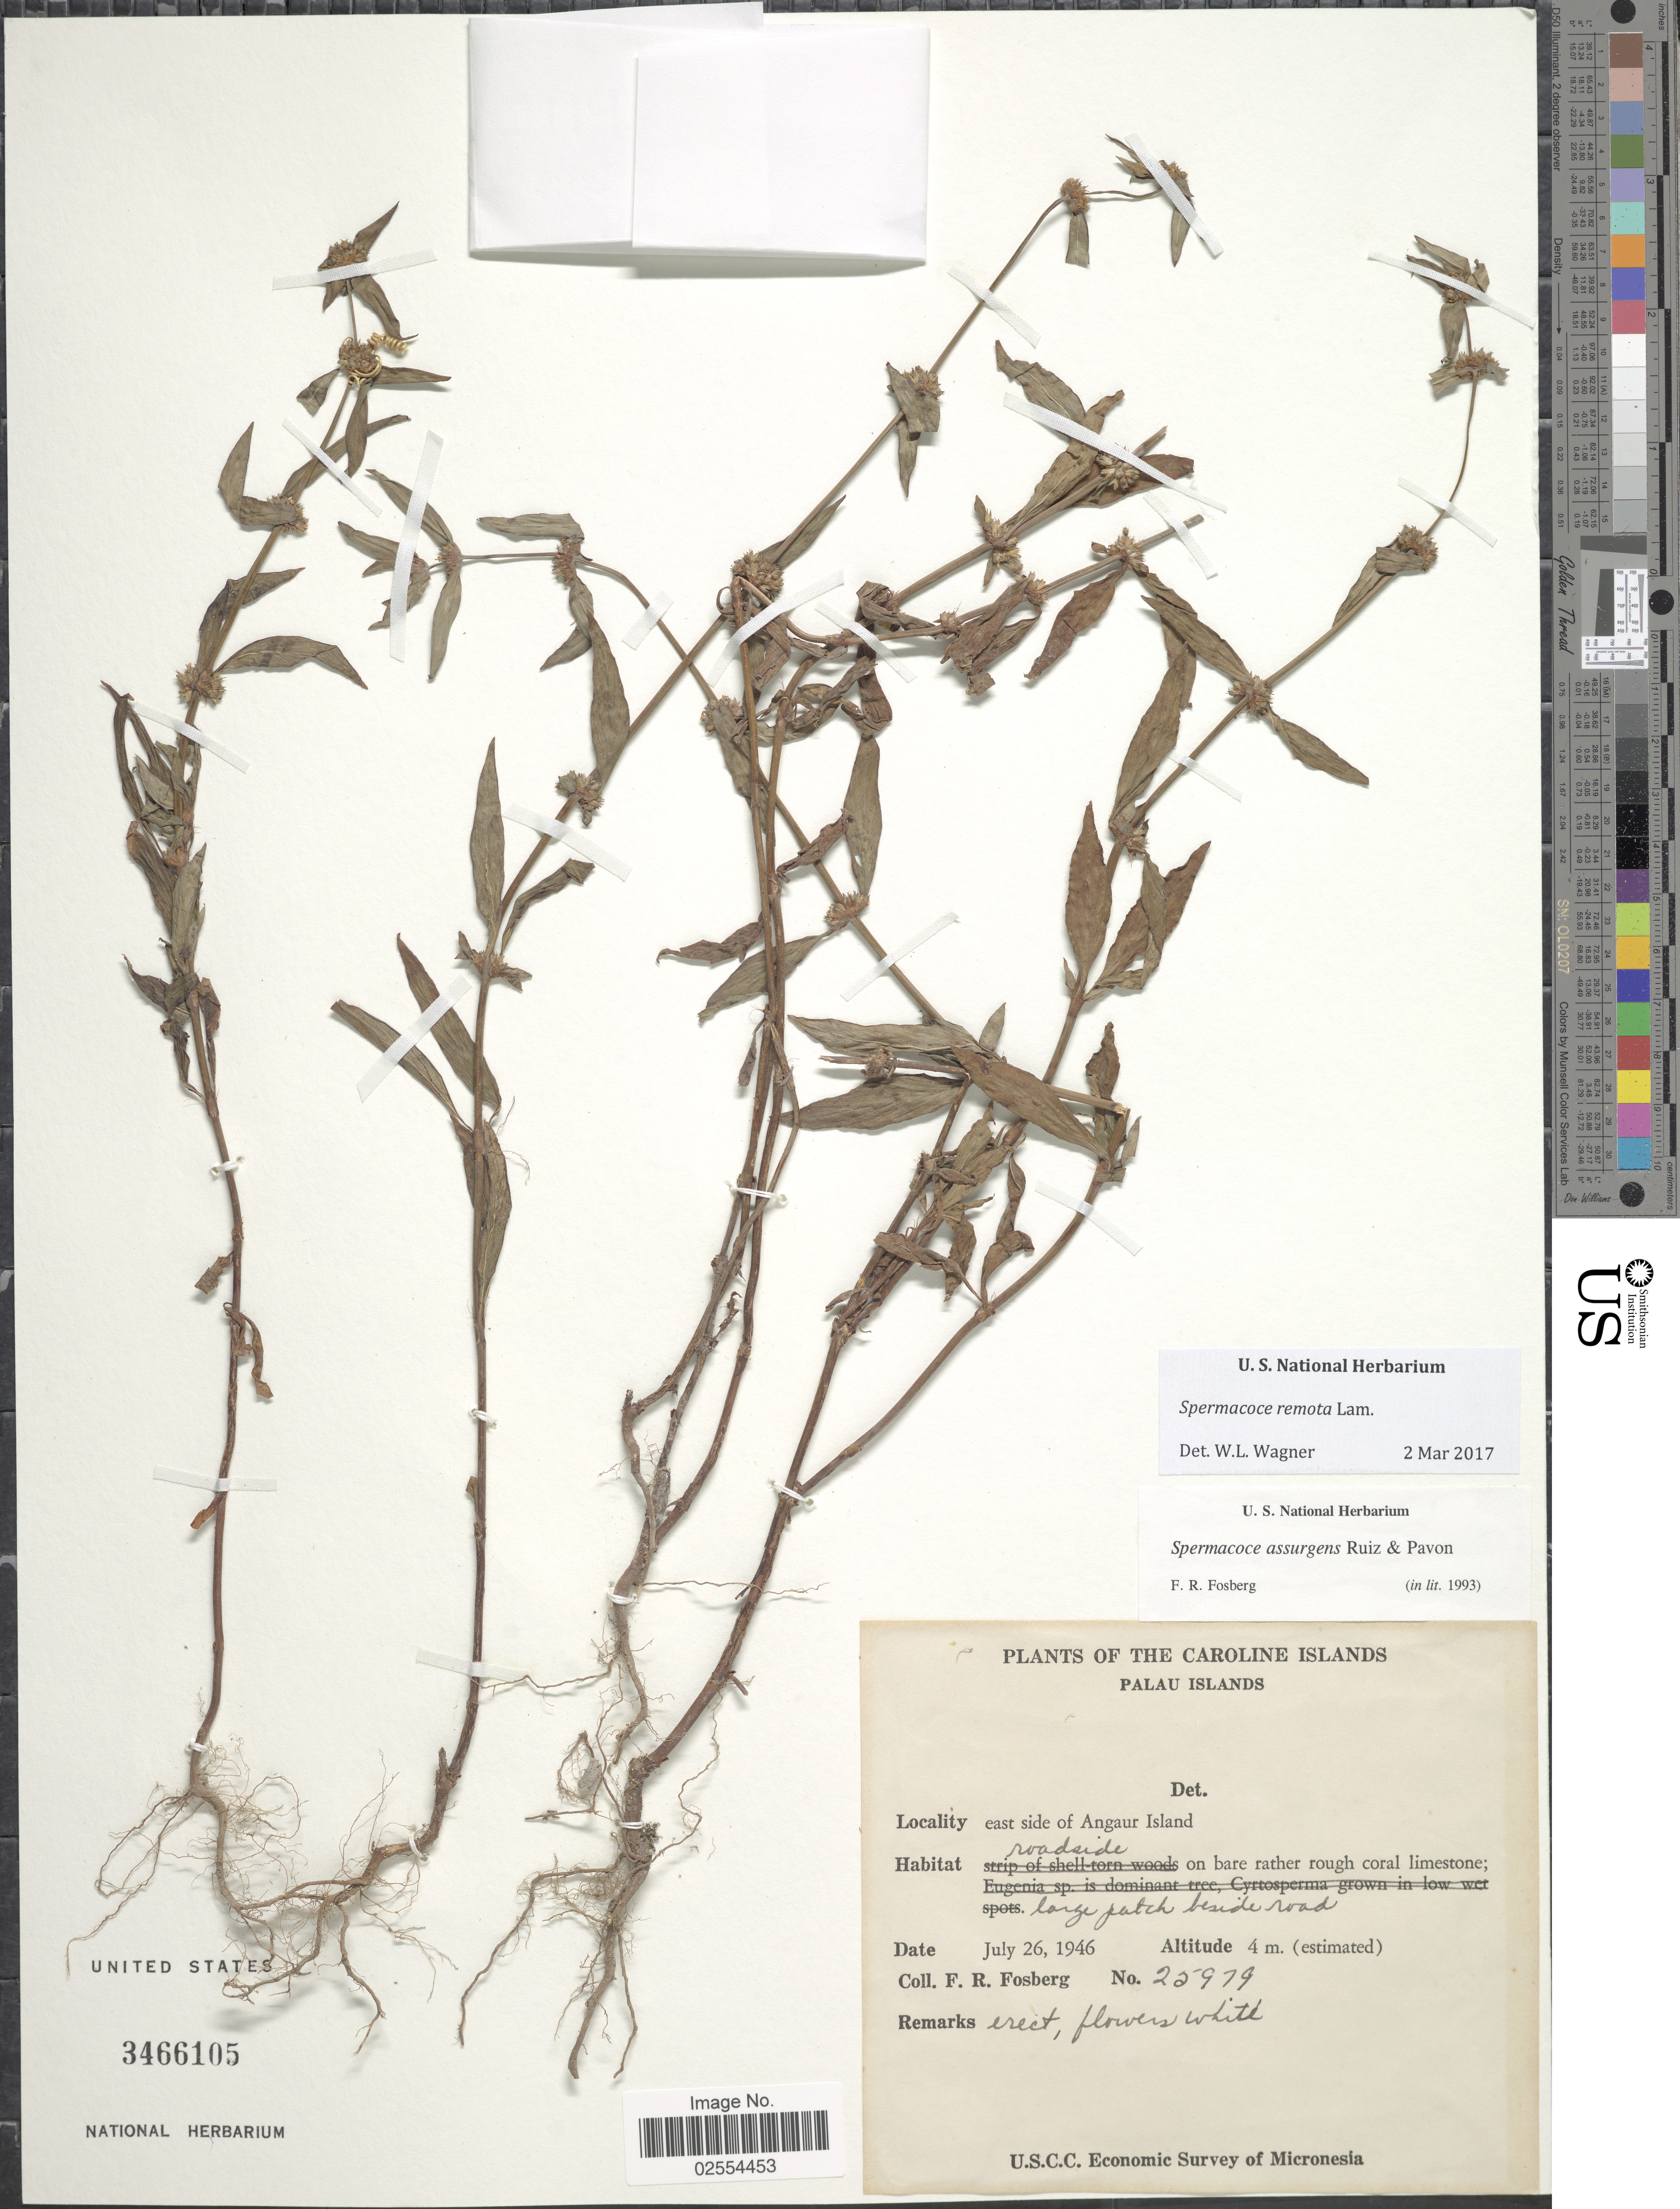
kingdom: Plantae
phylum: Tracheophyta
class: Magnoliopsida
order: Gentianales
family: Rubiaceae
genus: Spermacoce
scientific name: Spermacoce remota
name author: Lam.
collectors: F. R. Fosberg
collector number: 25979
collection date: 1946-07-26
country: Palau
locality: Caroline Islands, Palau Islands, east side of Angaur Island, roadside on bare rather rough coral limestone, large patch beside road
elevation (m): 4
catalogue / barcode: US 3466105